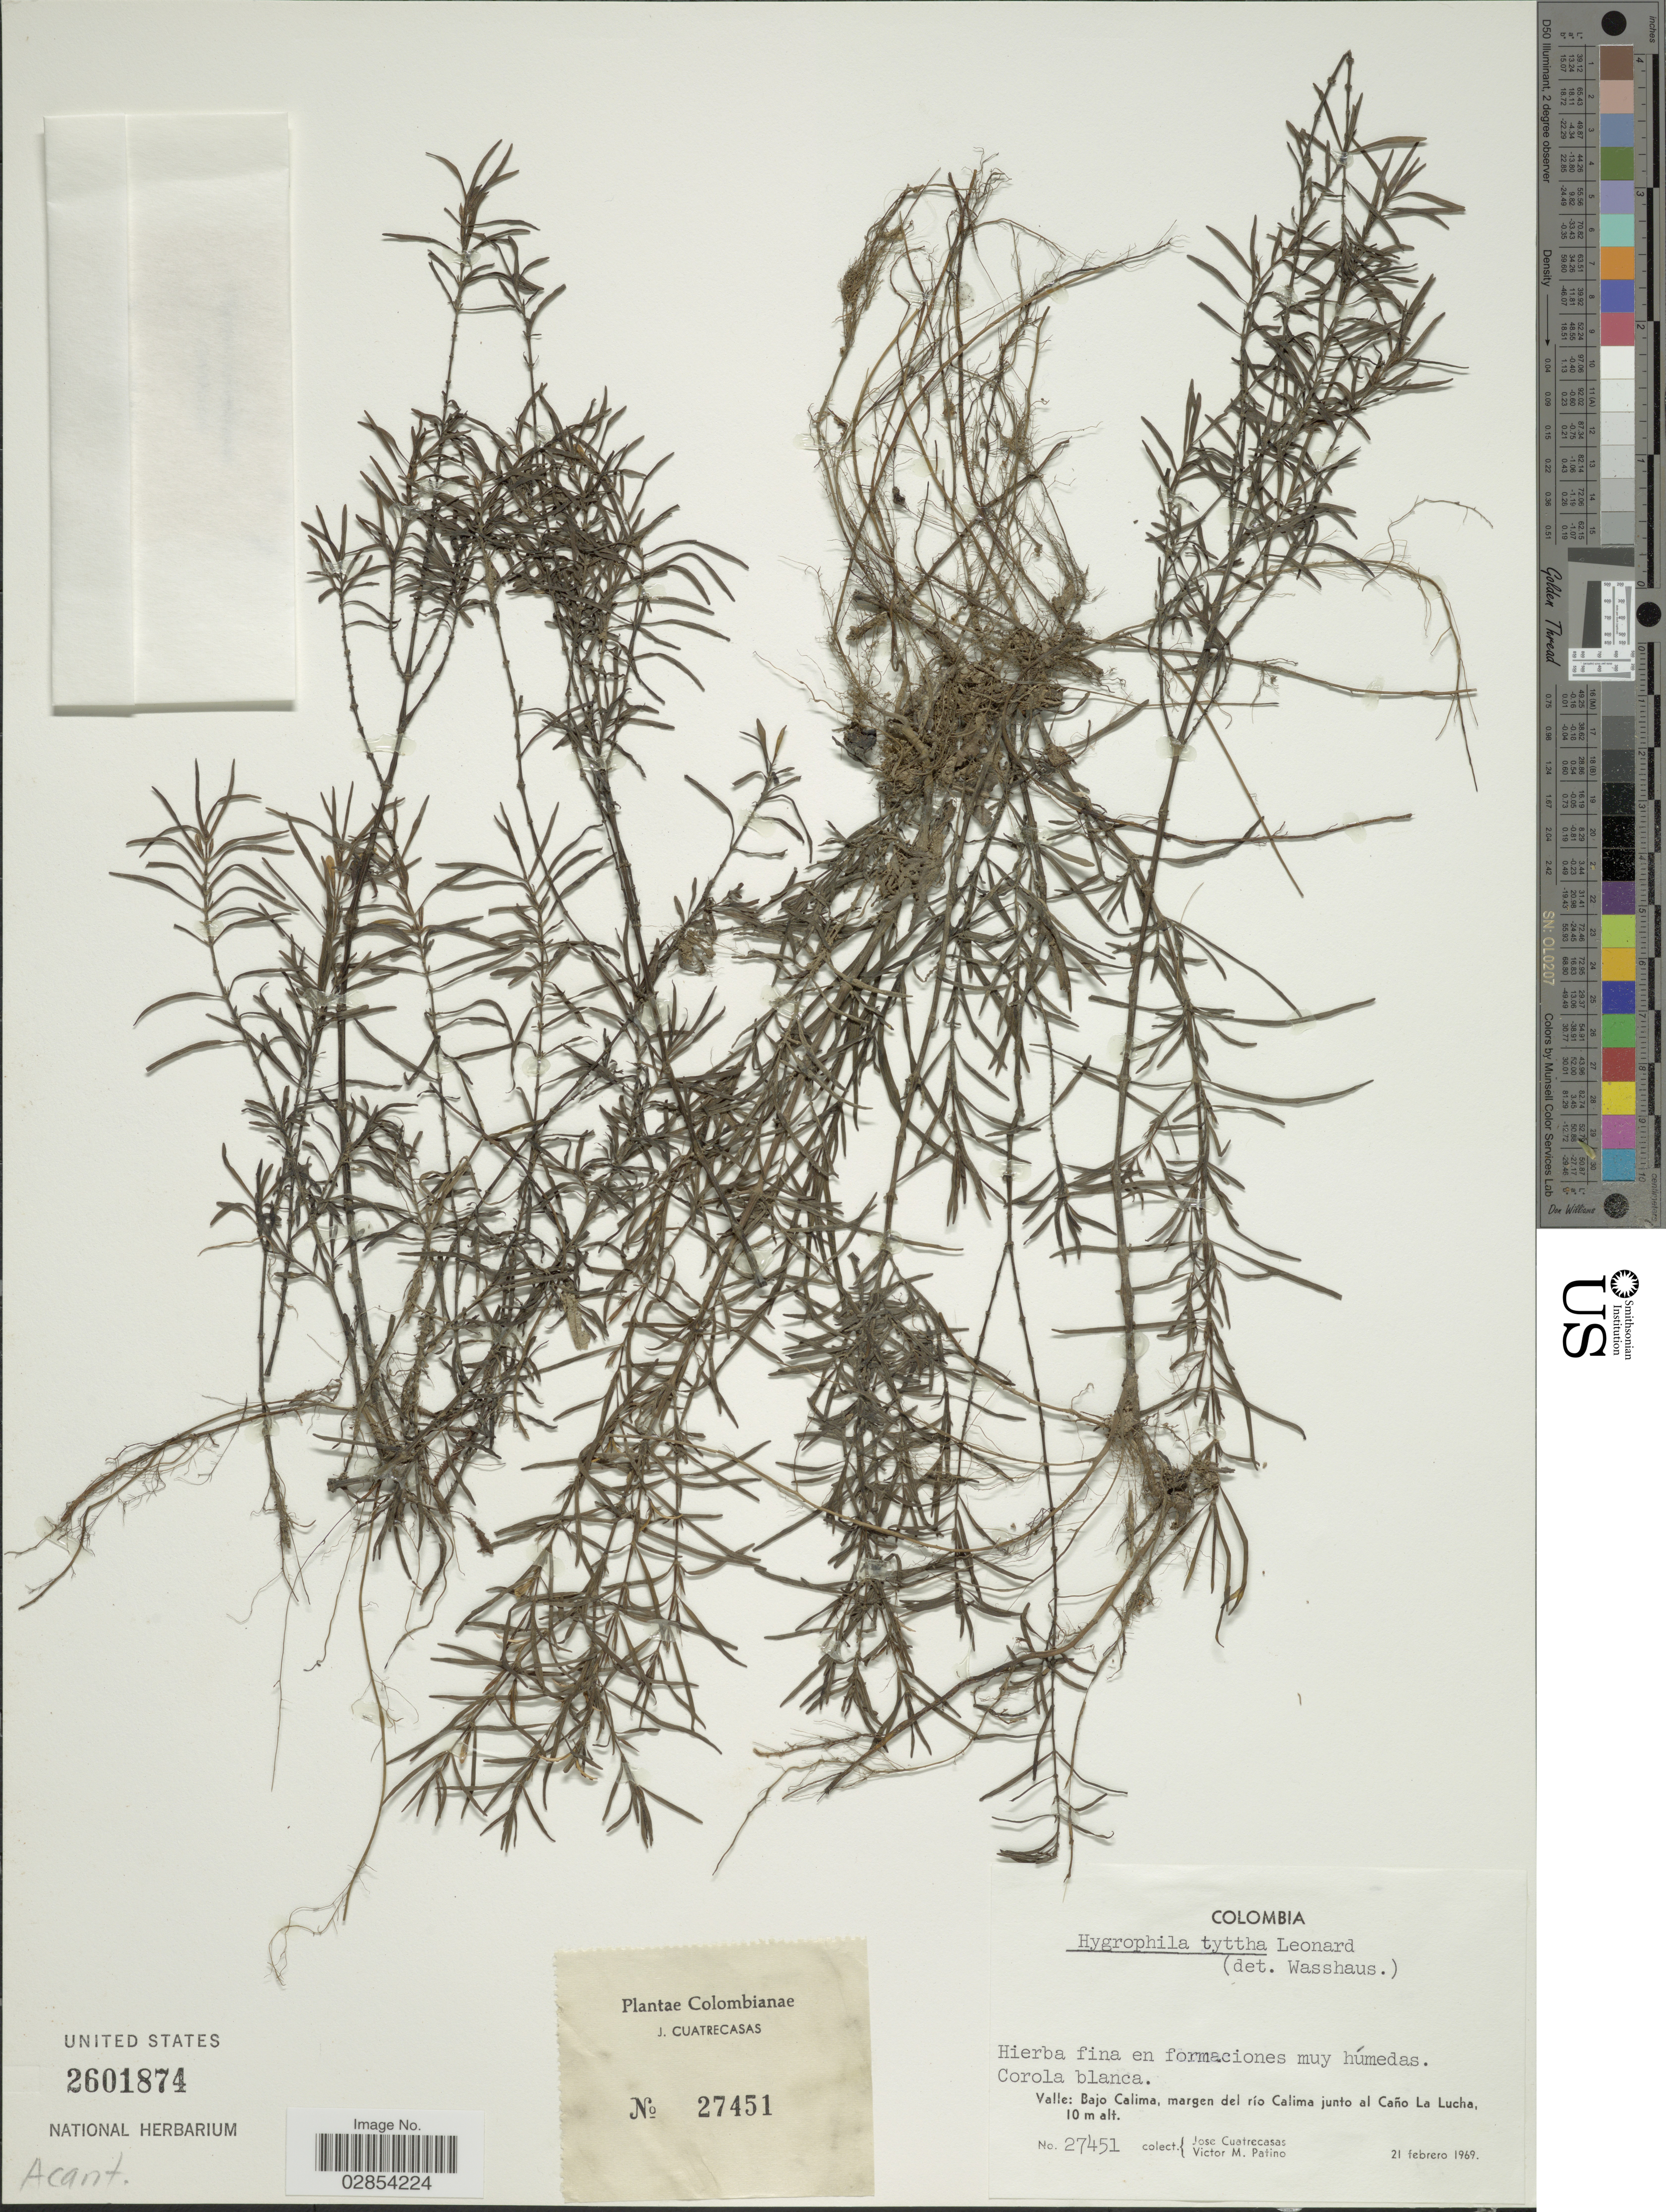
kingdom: Plantae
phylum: Tracheophyta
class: Magnoliopsida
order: Lamiales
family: Acanthaceae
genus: Hygrophila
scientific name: Hygrophila tyttha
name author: Leonard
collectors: J. Cuatrecasas & V. M. Patiño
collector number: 27451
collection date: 1969-02-21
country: Colombia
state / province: Valle del Cauca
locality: Valle: Bajo Calima, margen del río Calima junto al Caño La Lucha.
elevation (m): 10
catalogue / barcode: US 2601874